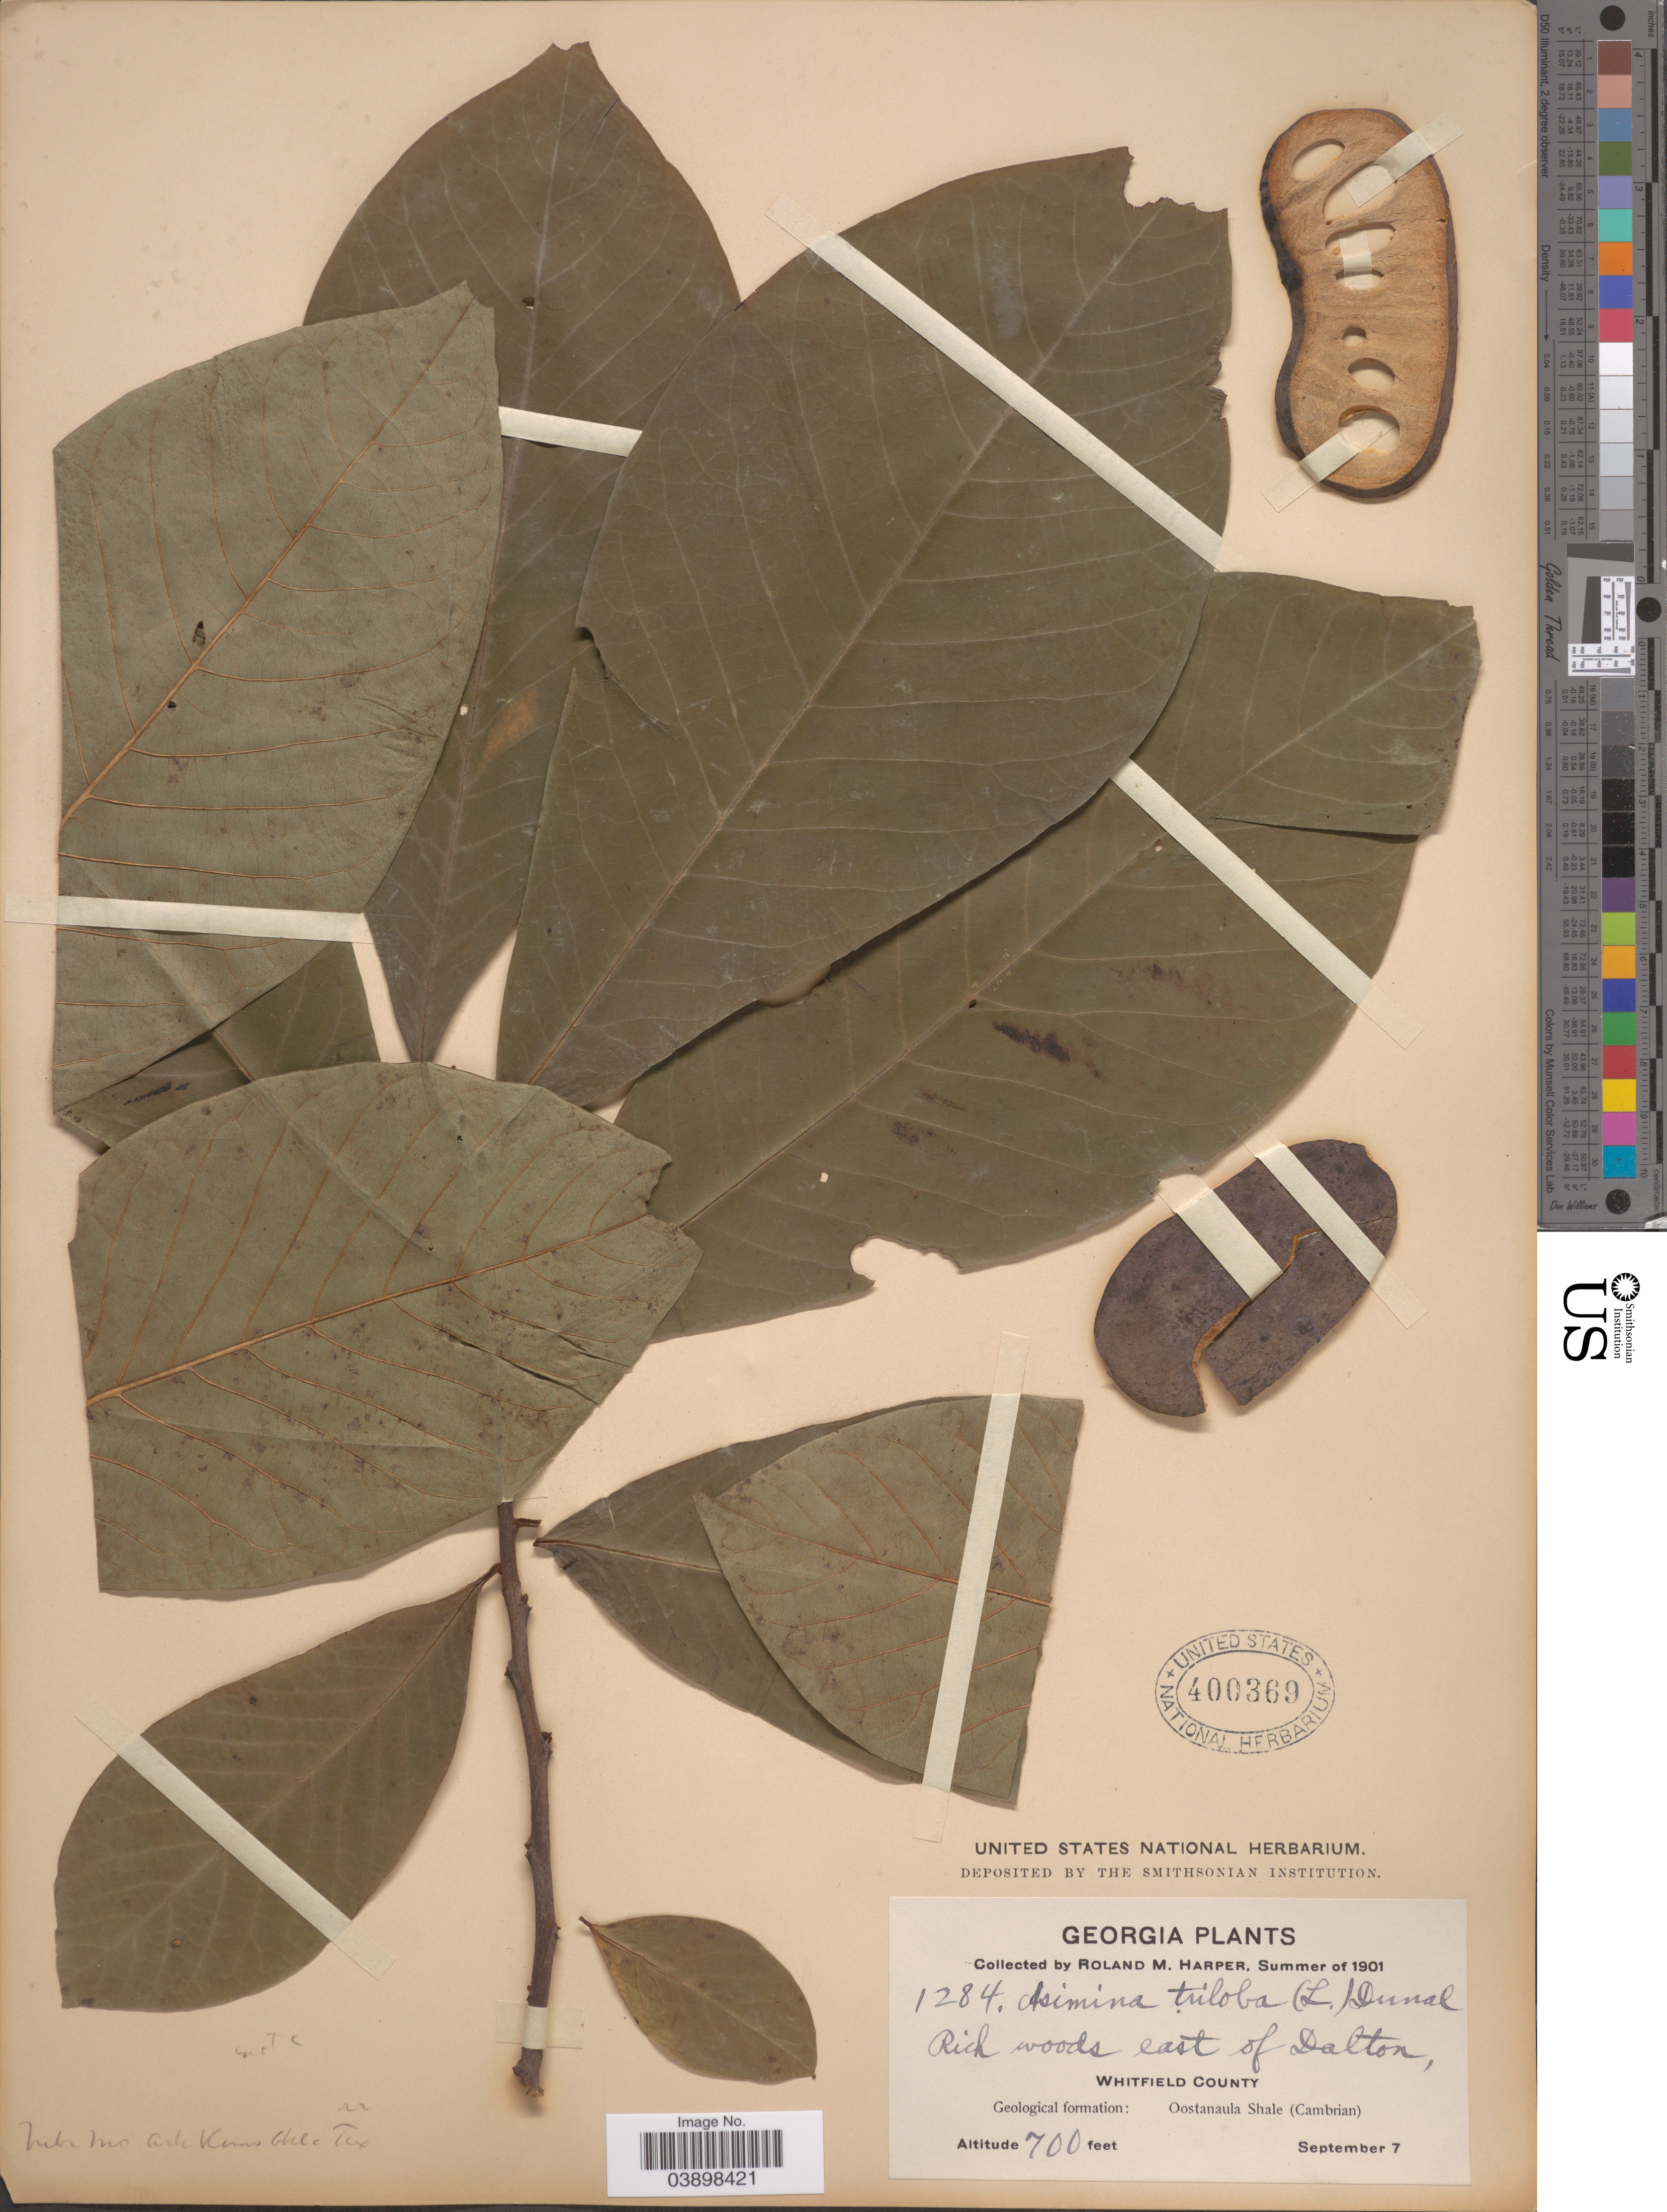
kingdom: Plantae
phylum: Tracheophyta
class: Magnoliopsida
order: Magnoliales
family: Annonaceae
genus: Asimina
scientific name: Asimina triloba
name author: (L.) Dunal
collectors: R. M. Harper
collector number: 1284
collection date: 1901-09-07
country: United States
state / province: Georgia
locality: Rich woods east of Dalton, Whitfield County. Geological formation: Oostanaula Shale (Cambrian).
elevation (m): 213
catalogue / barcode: US 400369